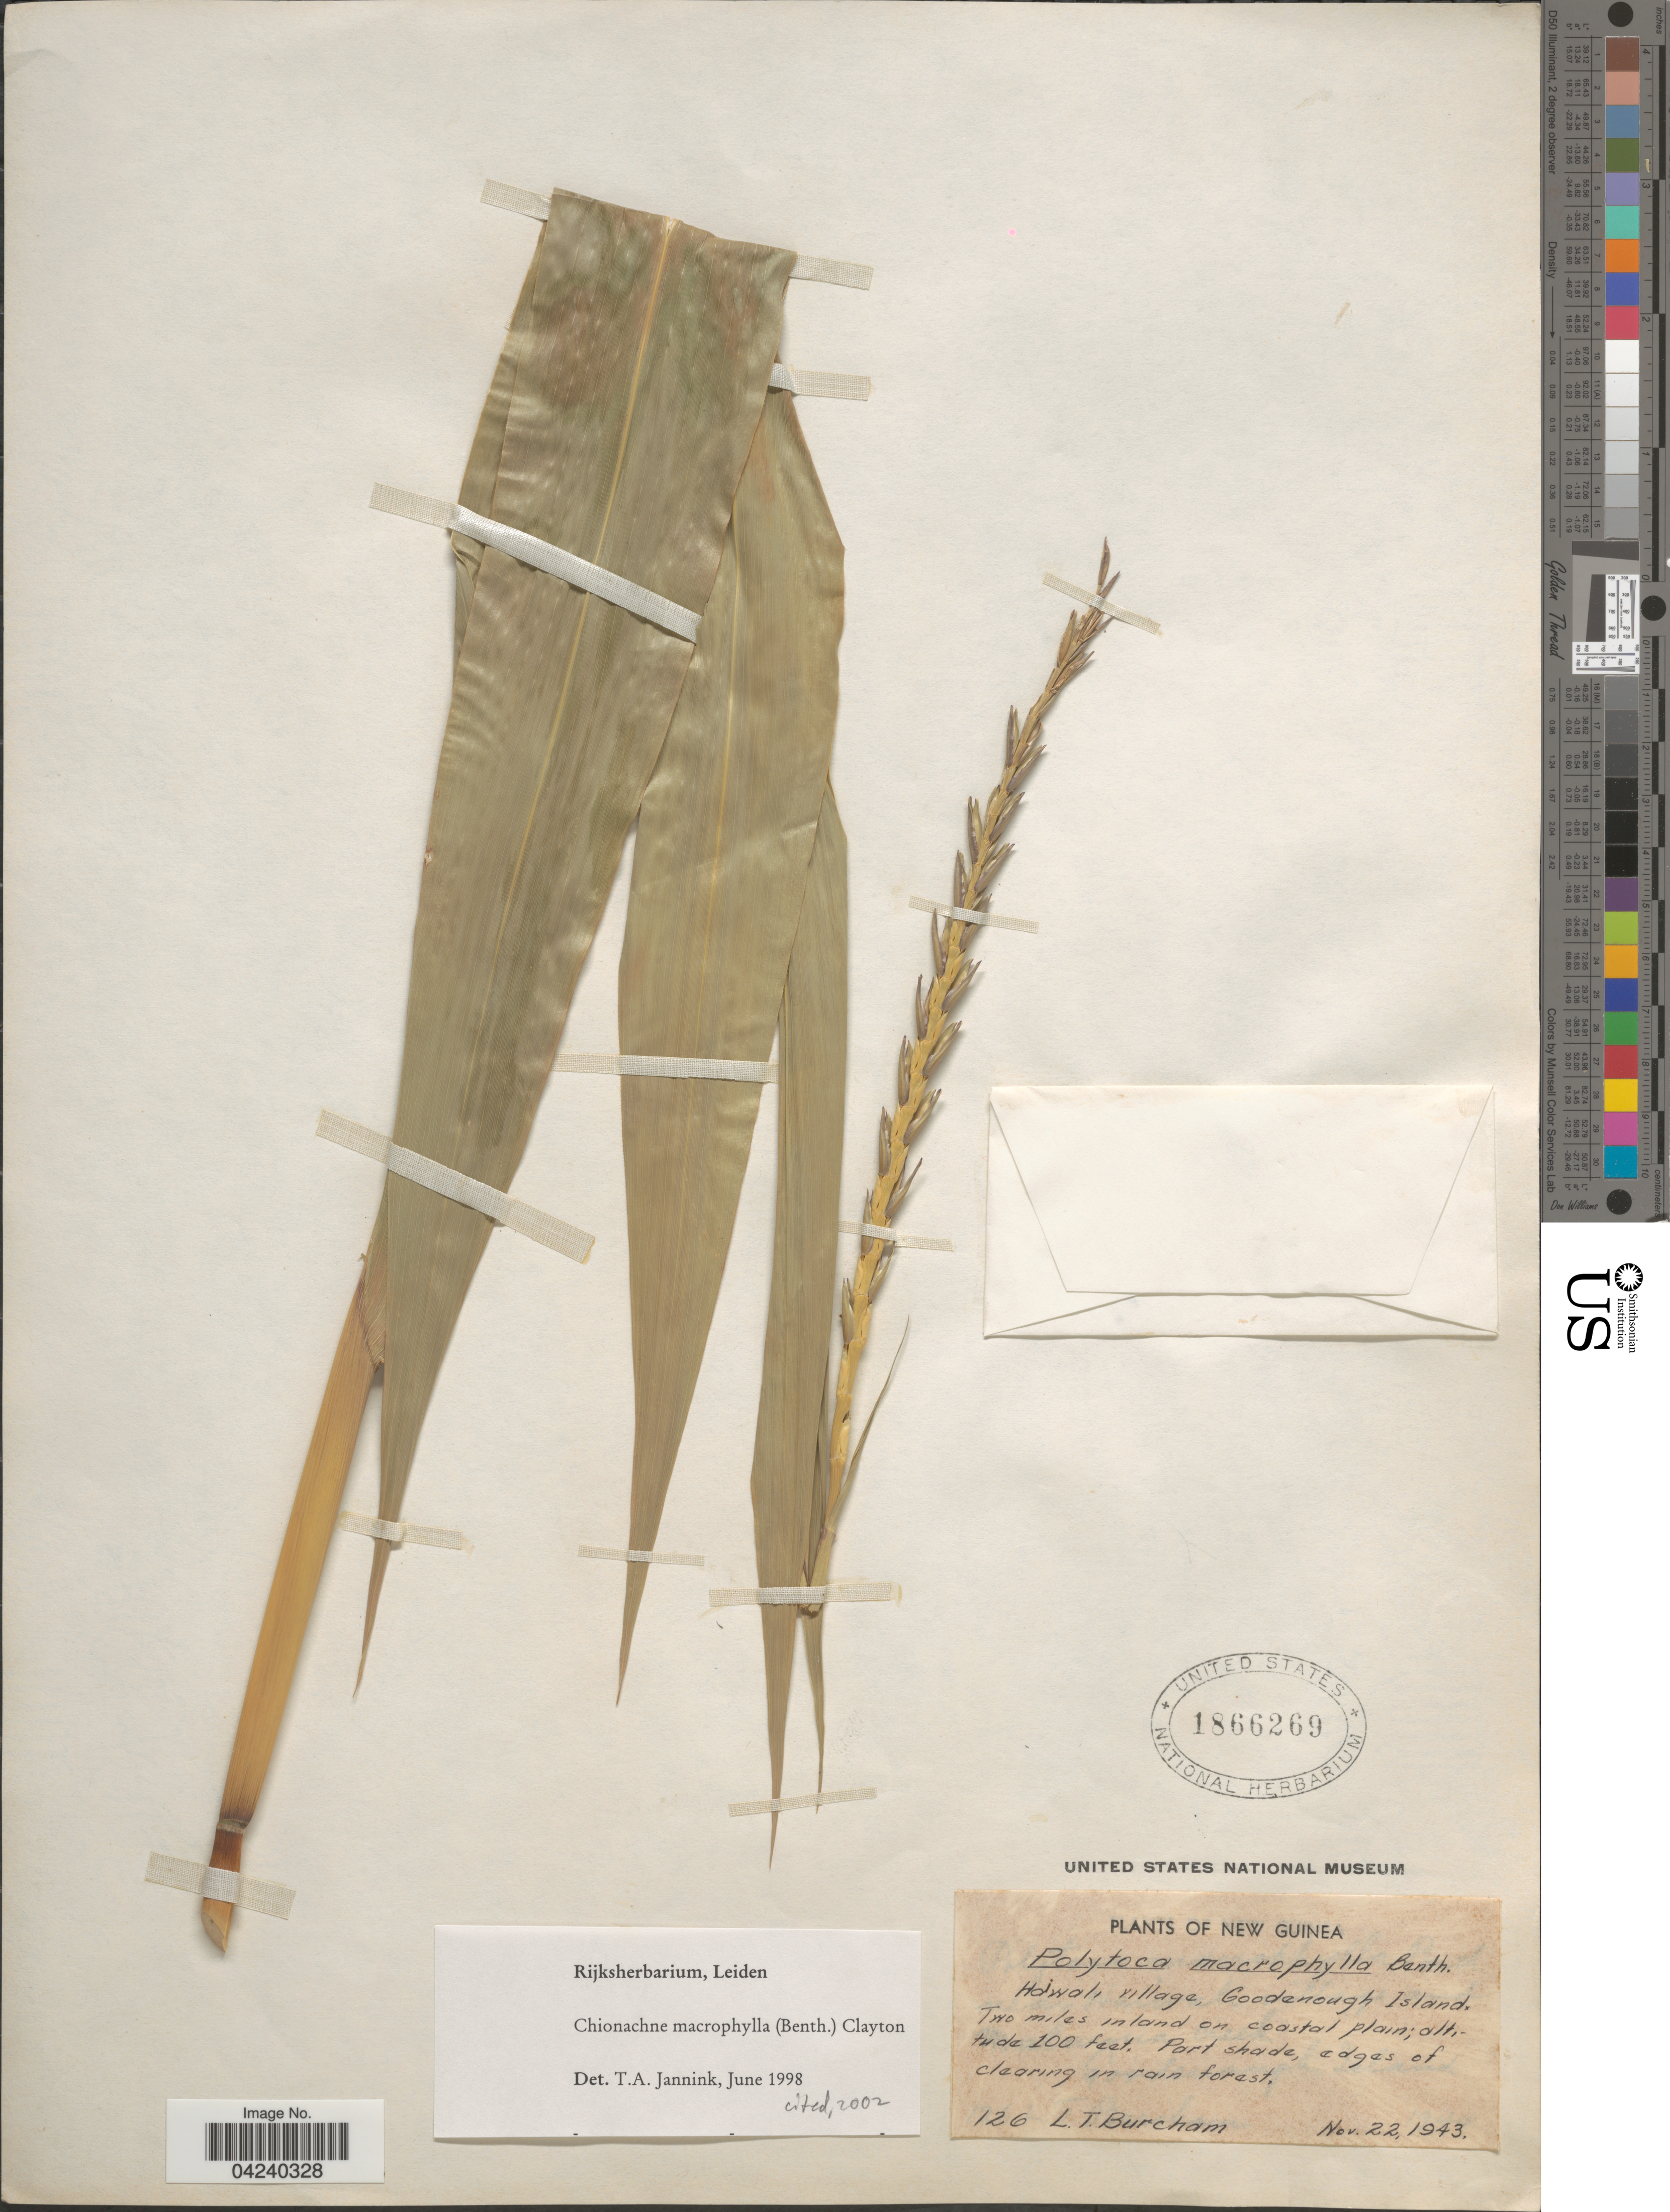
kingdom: Plantae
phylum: Tracheophyta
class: Liliopsida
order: Poales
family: Poaceae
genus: Chionachne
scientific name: Chionachne macrophylla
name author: (Benth.) Clayton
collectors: L. Burcham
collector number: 126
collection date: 1943-11-22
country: Papua New Guinea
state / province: Milne Bay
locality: New Guinea. Haiwali village, Goodenough Island. Two miles inland on coastal plain.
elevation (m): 30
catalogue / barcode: US 1866269